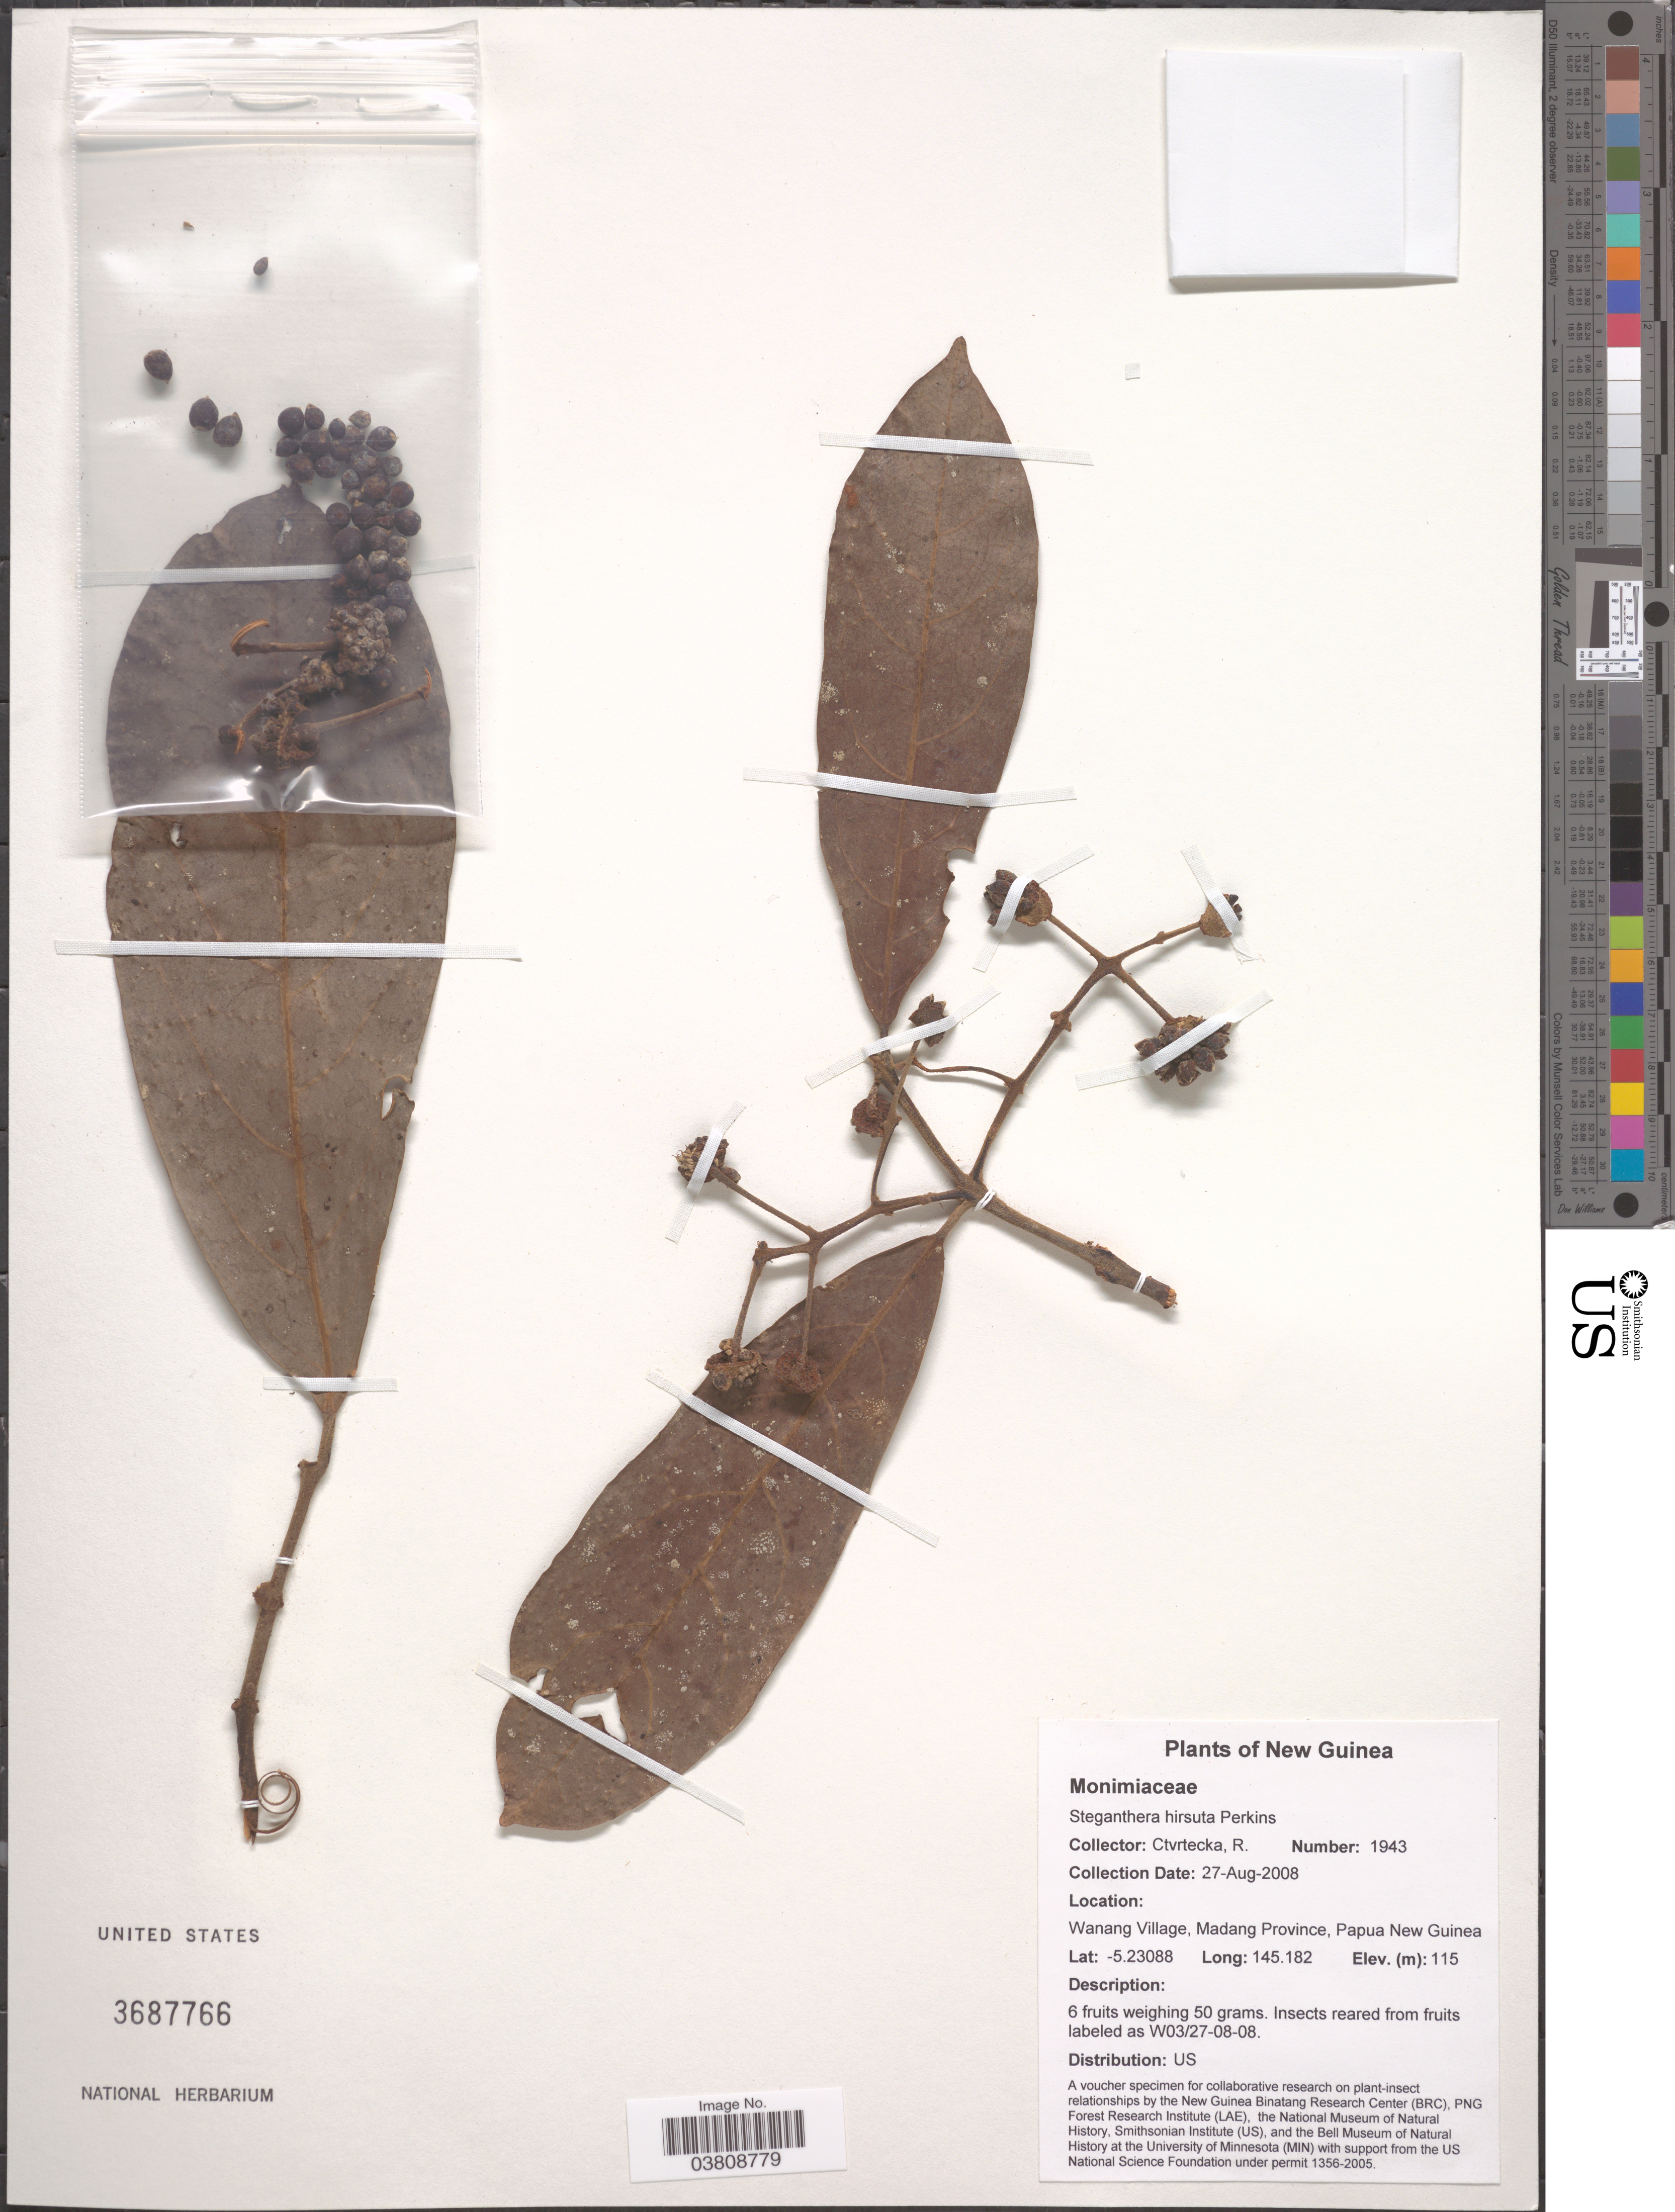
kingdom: Plantae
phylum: Tracheophyta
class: Magnoliopsida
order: Laurales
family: Monimiaceae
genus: Steganthera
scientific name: Steganthera hirsuta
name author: (Warb.) Perkins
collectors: R. Ctvrtecka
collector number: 1943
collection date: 2008-08-27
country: Papua New Guinea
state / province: Madang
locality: New Guinea. Wanang Village.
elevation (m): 115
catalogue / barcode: US 3687766